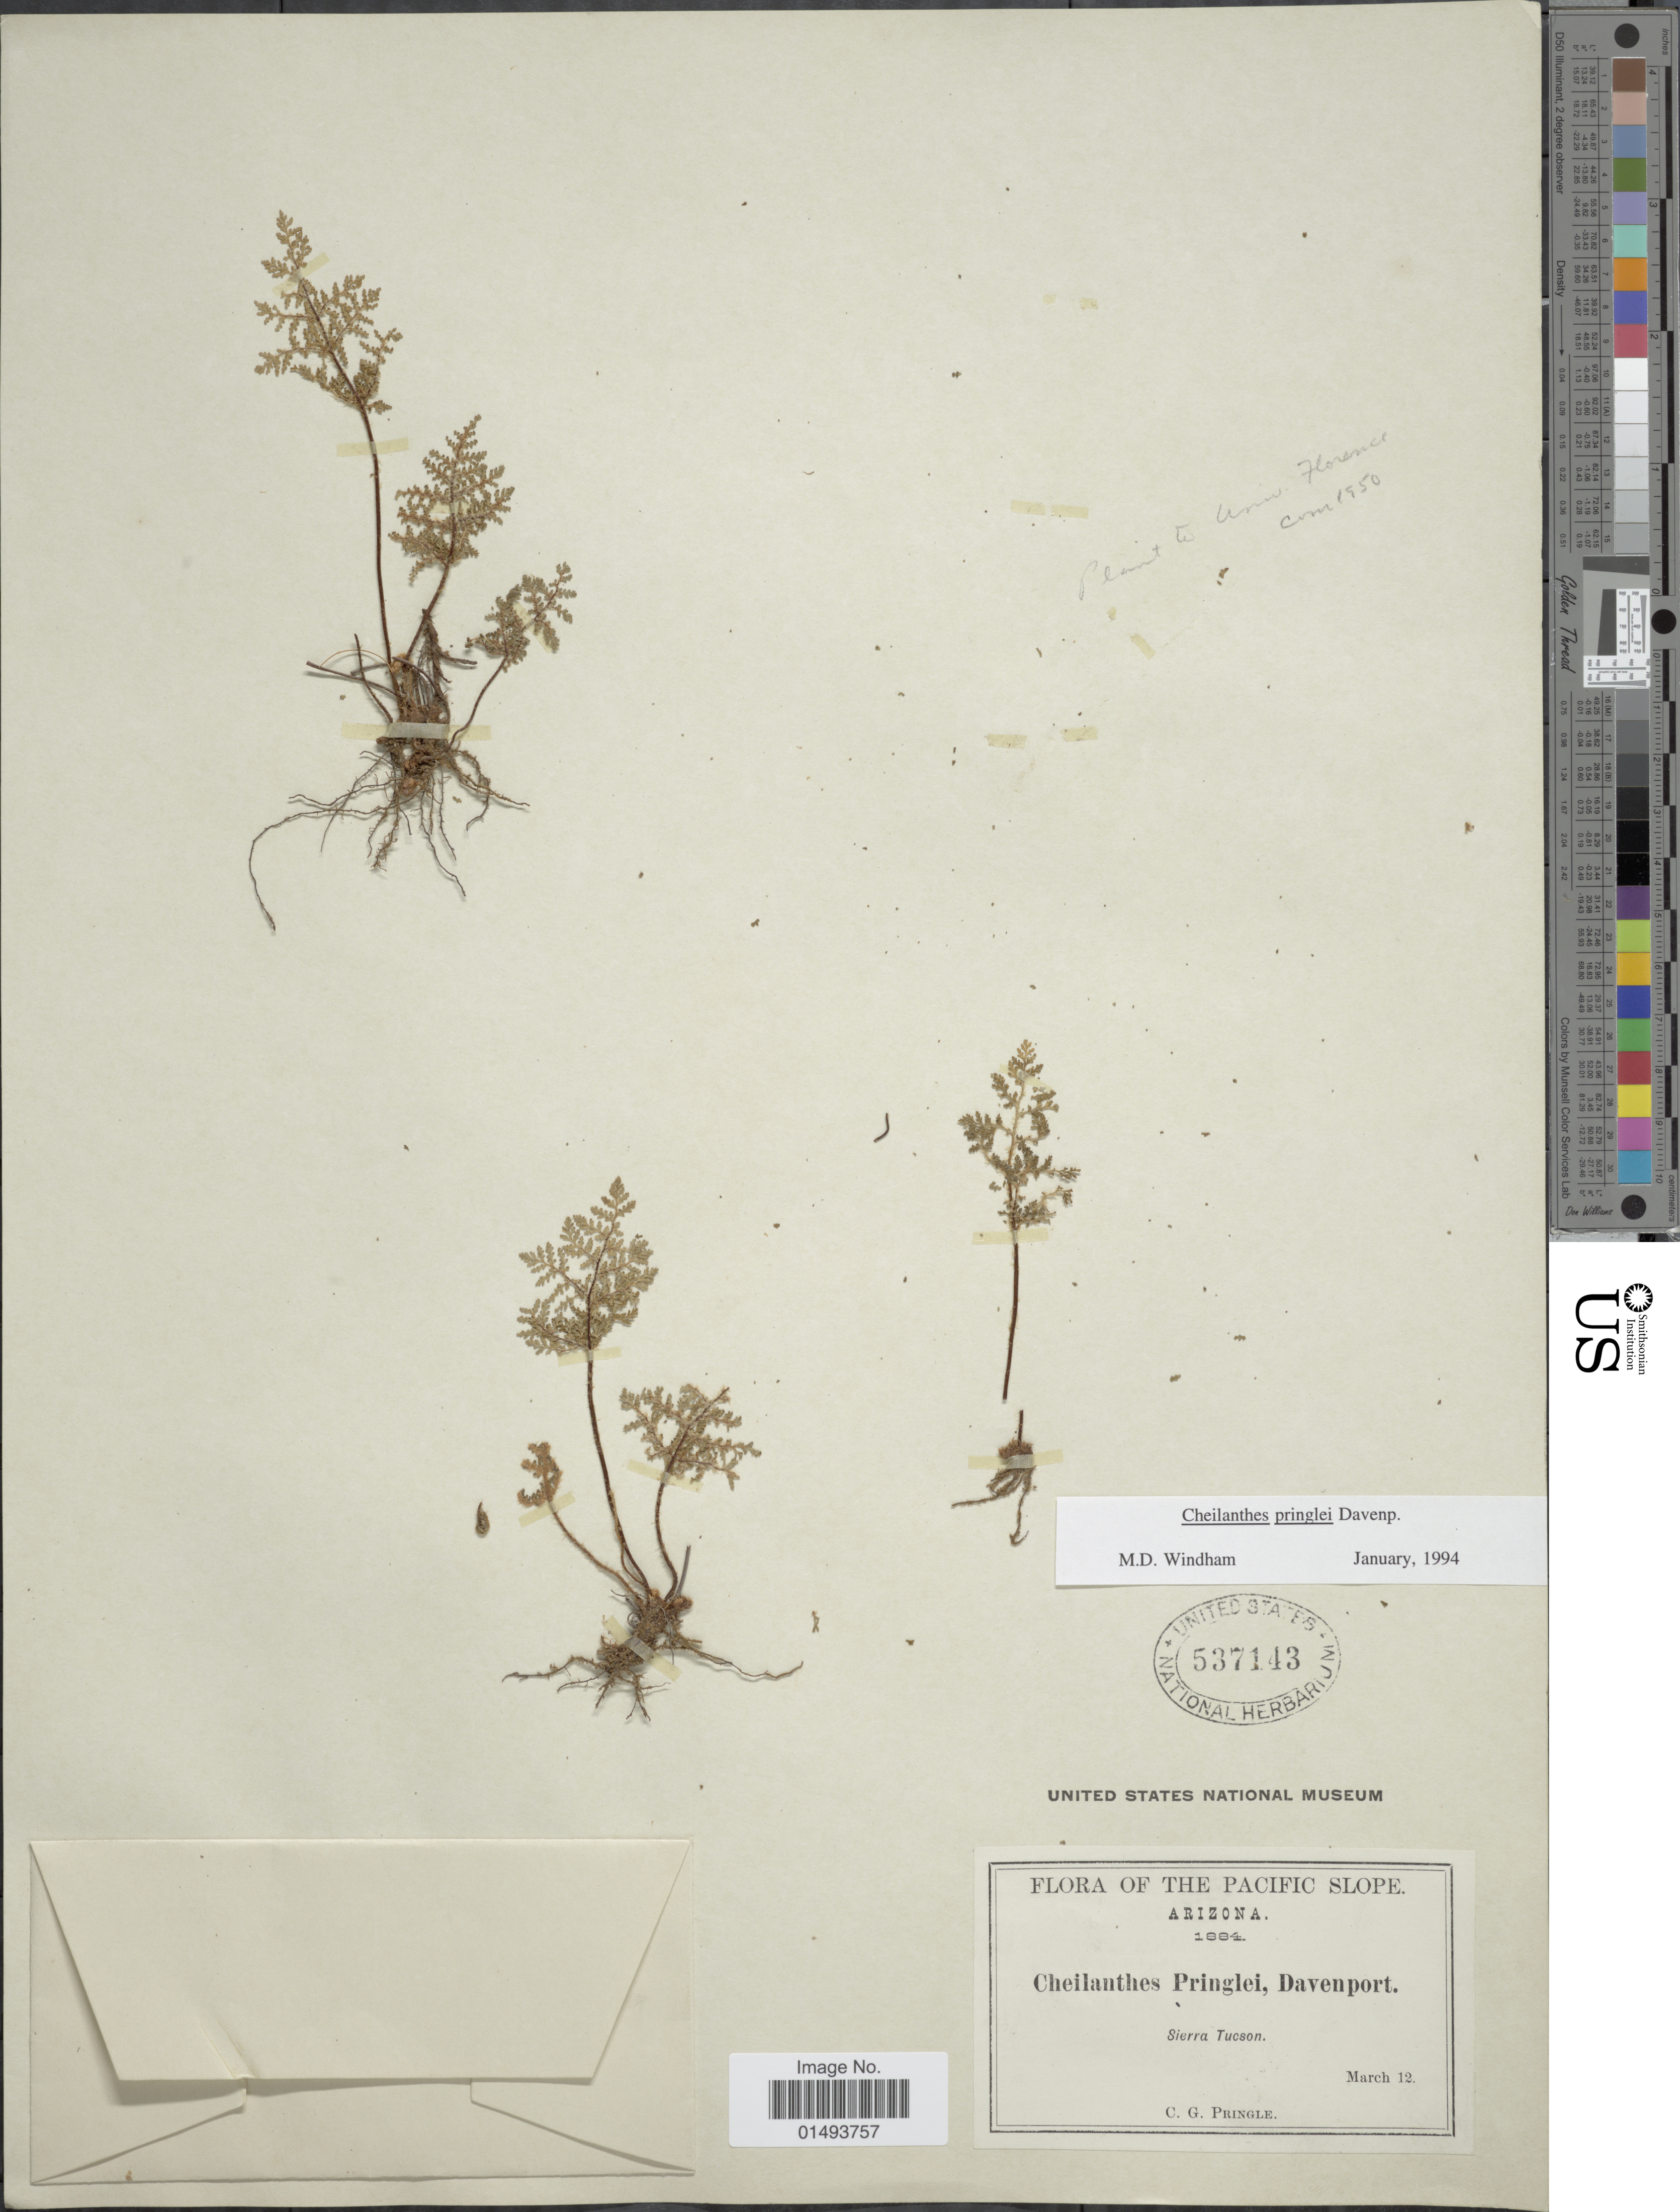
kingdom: Plantae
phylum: Tracheophyta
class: Polypodiopsida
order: Polypodiales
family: Pteridaceae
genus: Myriopteris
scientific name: Myriopteris pringlei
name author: (Davenp.) Grusz & Windham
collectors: C. G. Pringle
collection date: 1884-03-12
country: United States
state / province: Arizona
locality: Flora of the Pacific Slope,Sierra Tucson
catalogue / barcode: US 537143